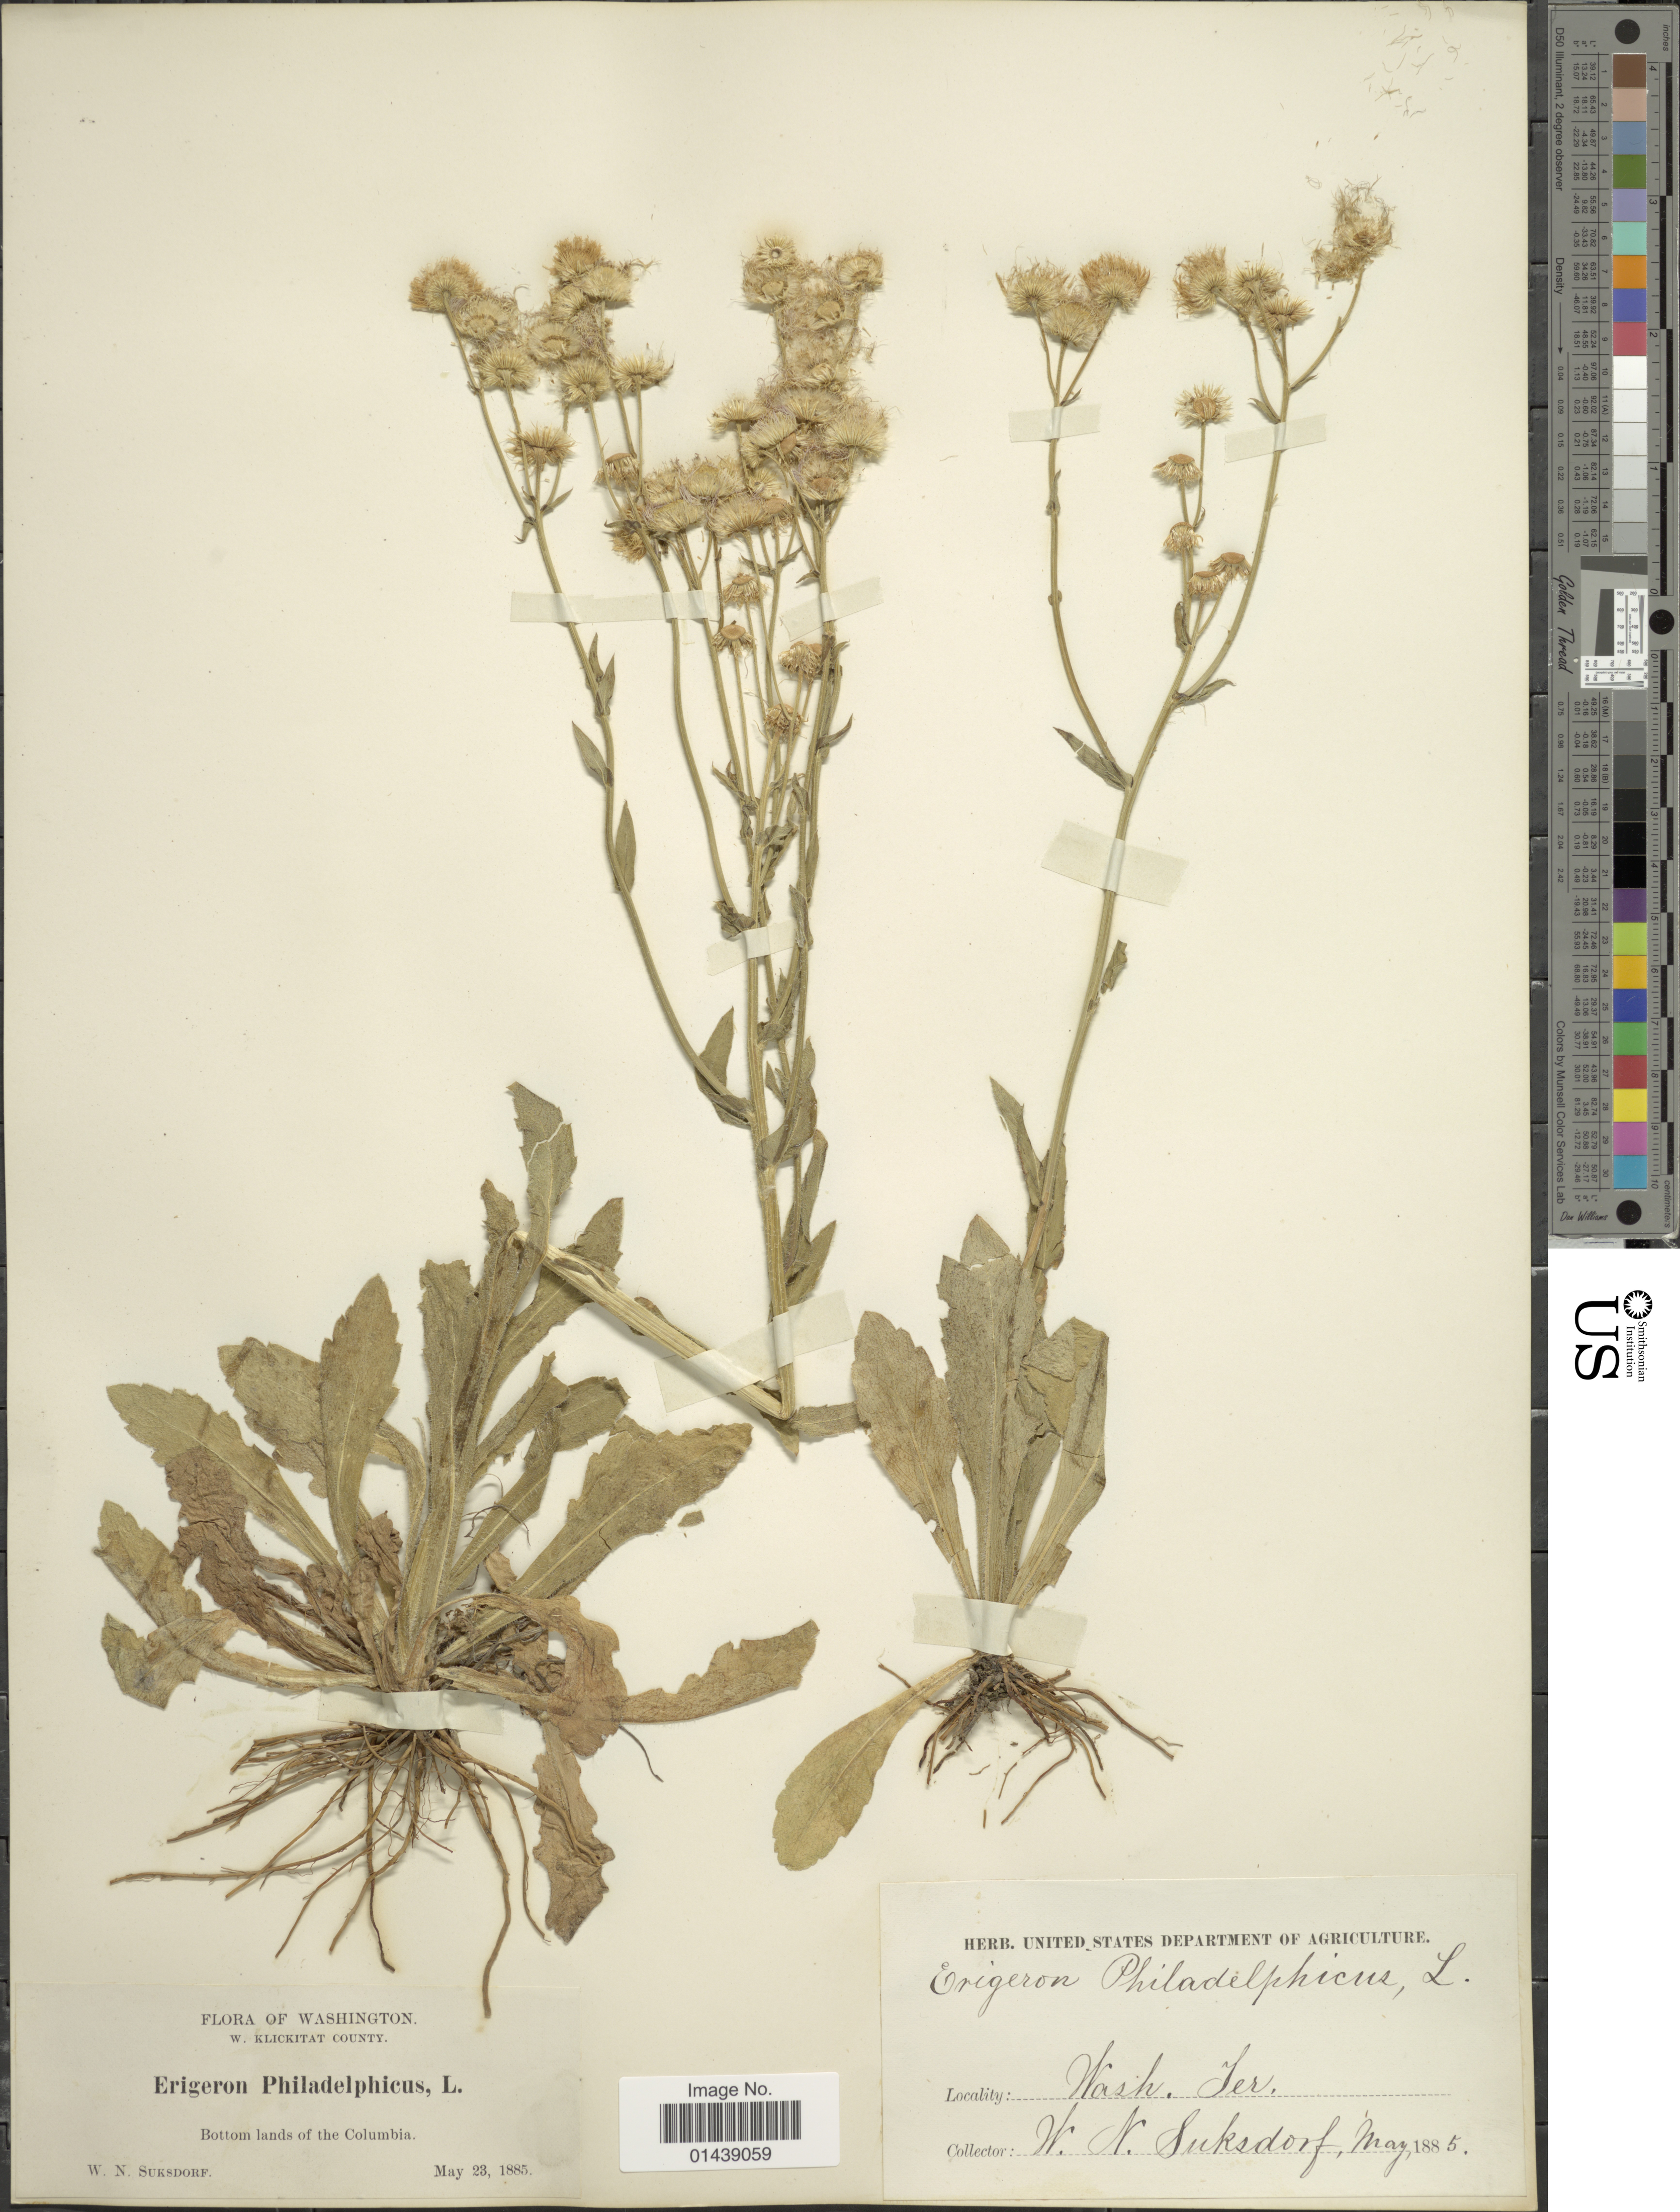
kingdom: Plantae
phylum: Tracheophyta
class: Magnoliopsida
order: Asterales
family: Asteraceae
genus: Erigeron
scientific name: Erigeron philadelphicus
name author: L.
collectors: W. N. Suksdorf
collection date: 1885-05-23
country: United States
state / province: Washington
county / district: Klickitat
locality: W. Klickitat County. Bottom lands of the Columbia